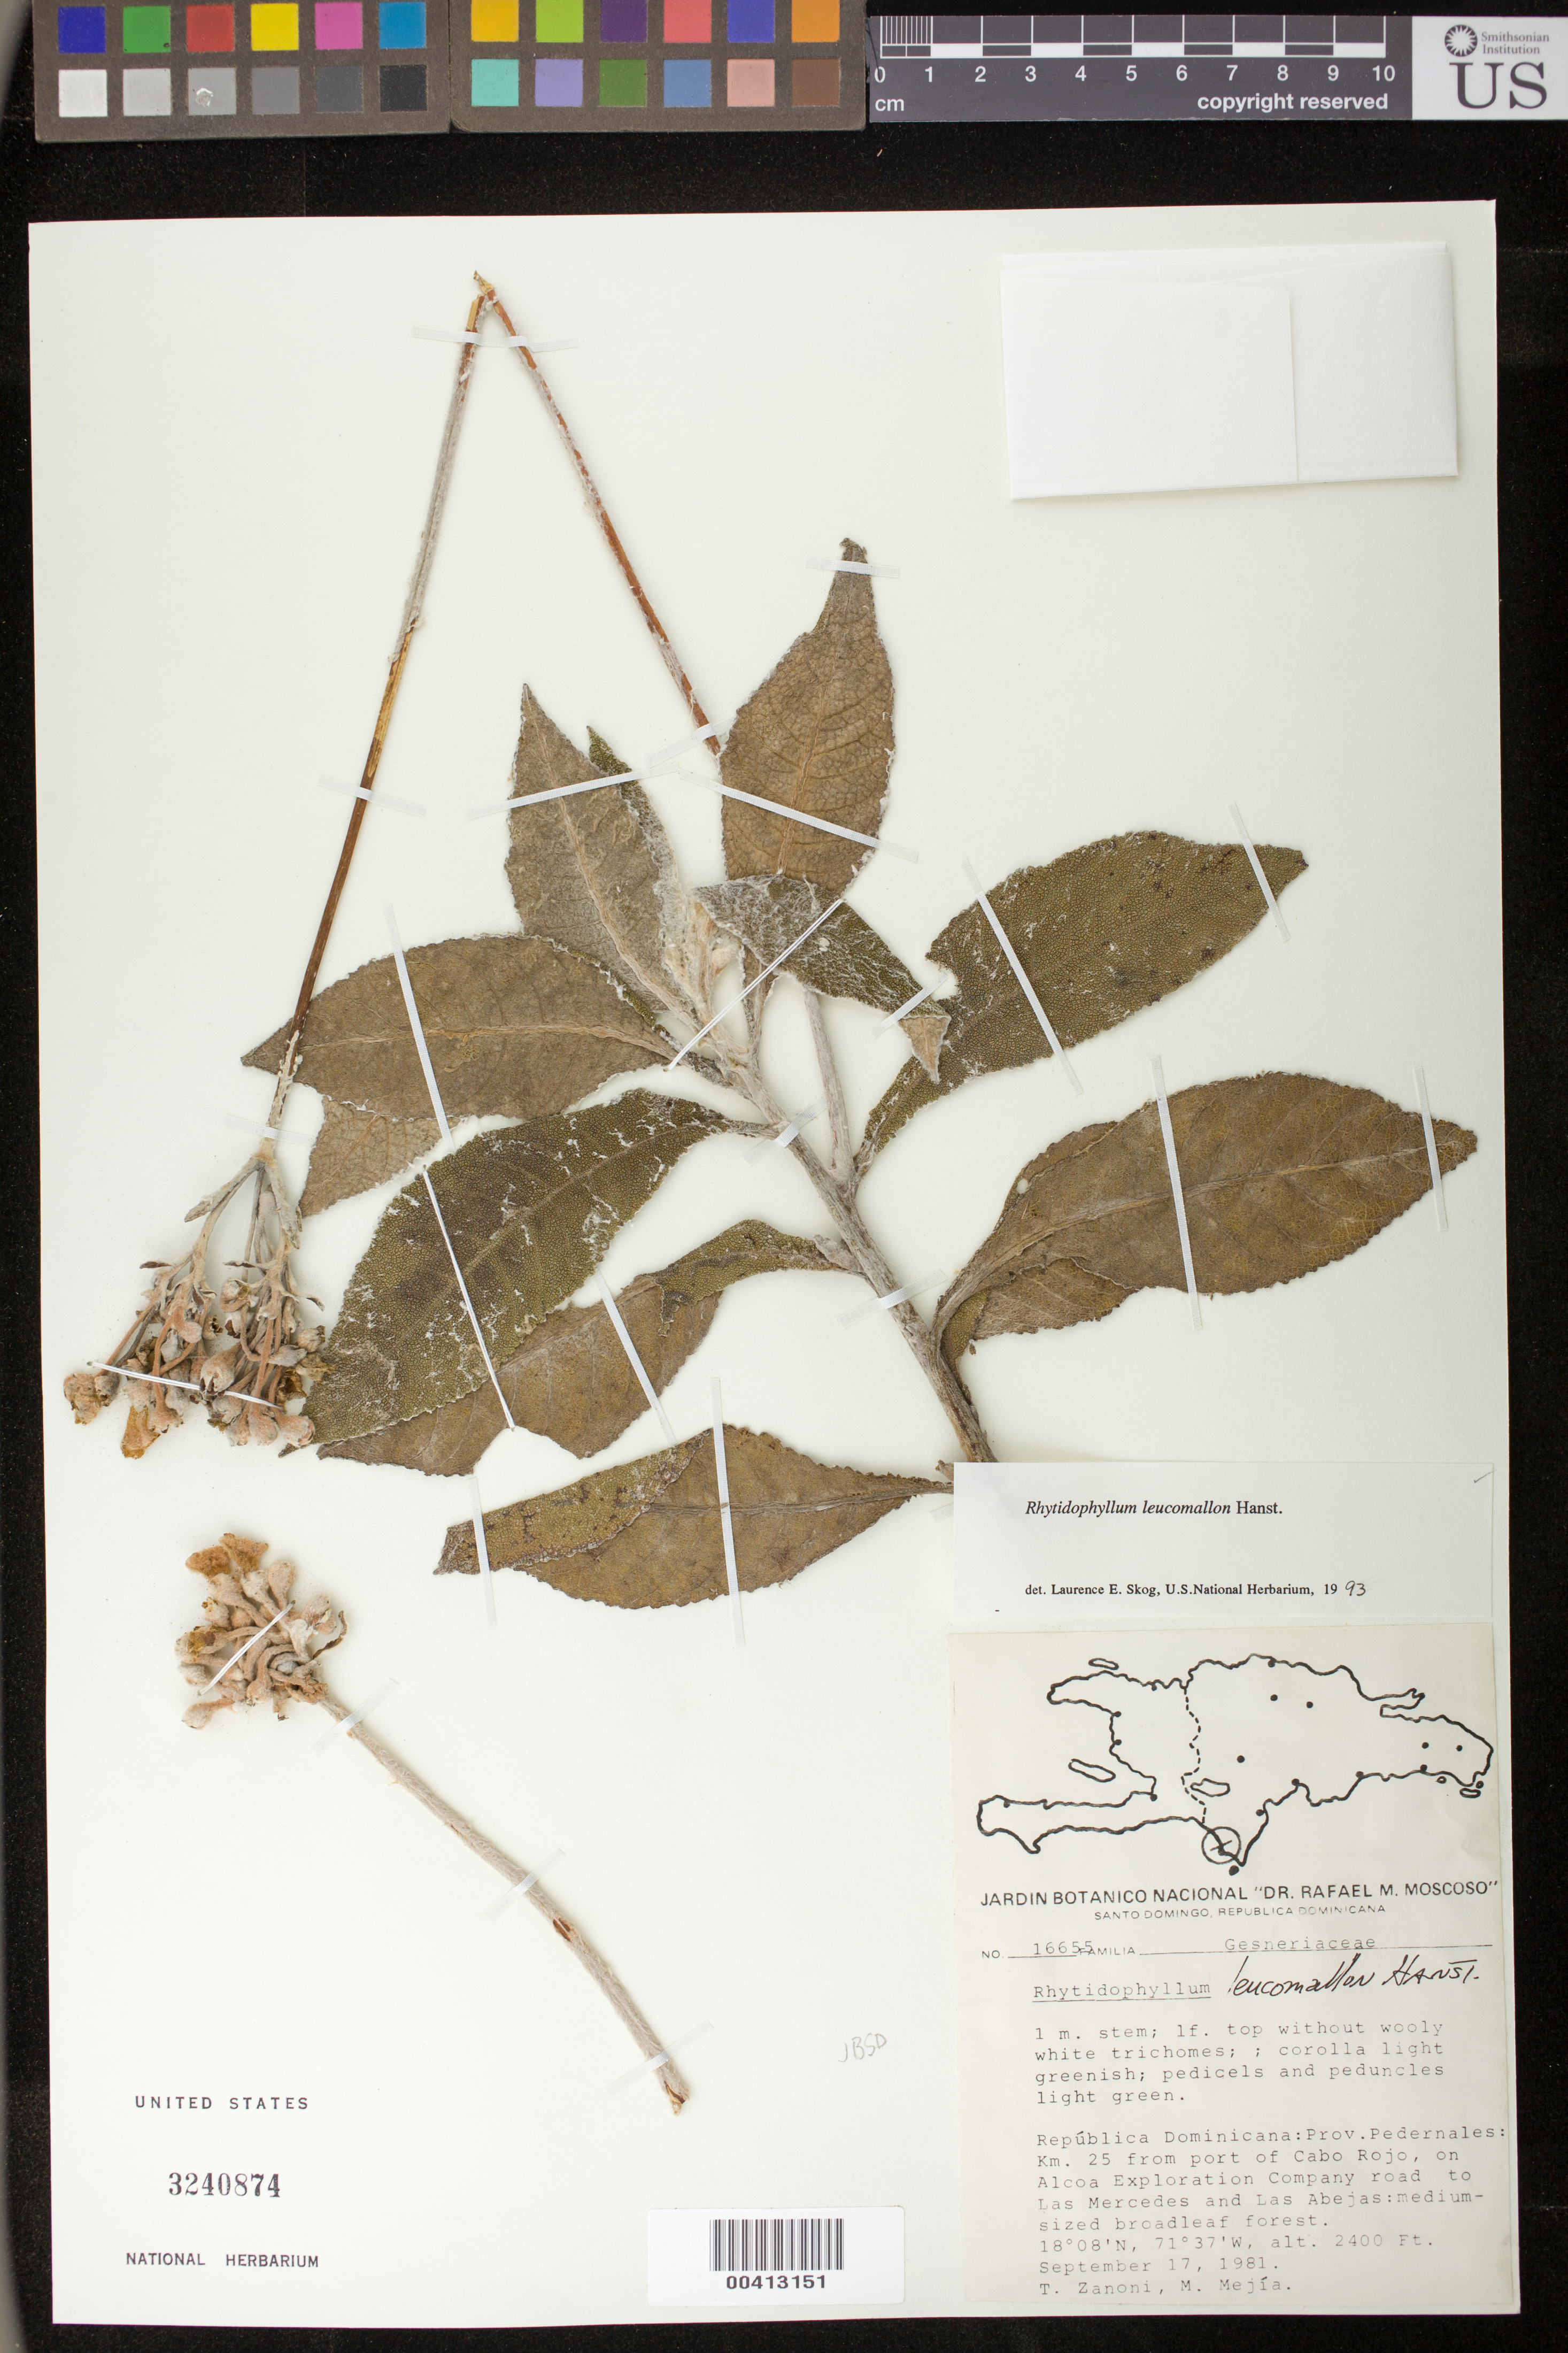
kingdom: Plantae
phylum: Tracheophyta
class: Magnoliopsida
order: Lamiales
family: Gesneriaceae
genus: Rhytidophyllum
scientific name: Rhytidophyllum leucomallon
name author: Hanst.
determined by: Skog, Laurence E.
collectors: T. A. Zanoni & M. Mejia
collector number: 16655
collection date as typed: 17 Sep 1981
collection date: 1981-09-17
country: Dominican Republic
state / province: Pedernales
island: Hispaniola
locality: Km. 25 from port of Cabo Rojo, on Alcoa Exploration Company road to Las Mercedes and Las Abejas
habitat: Medium-sized broadleaf forest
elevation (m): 732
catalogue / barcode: US 3240874